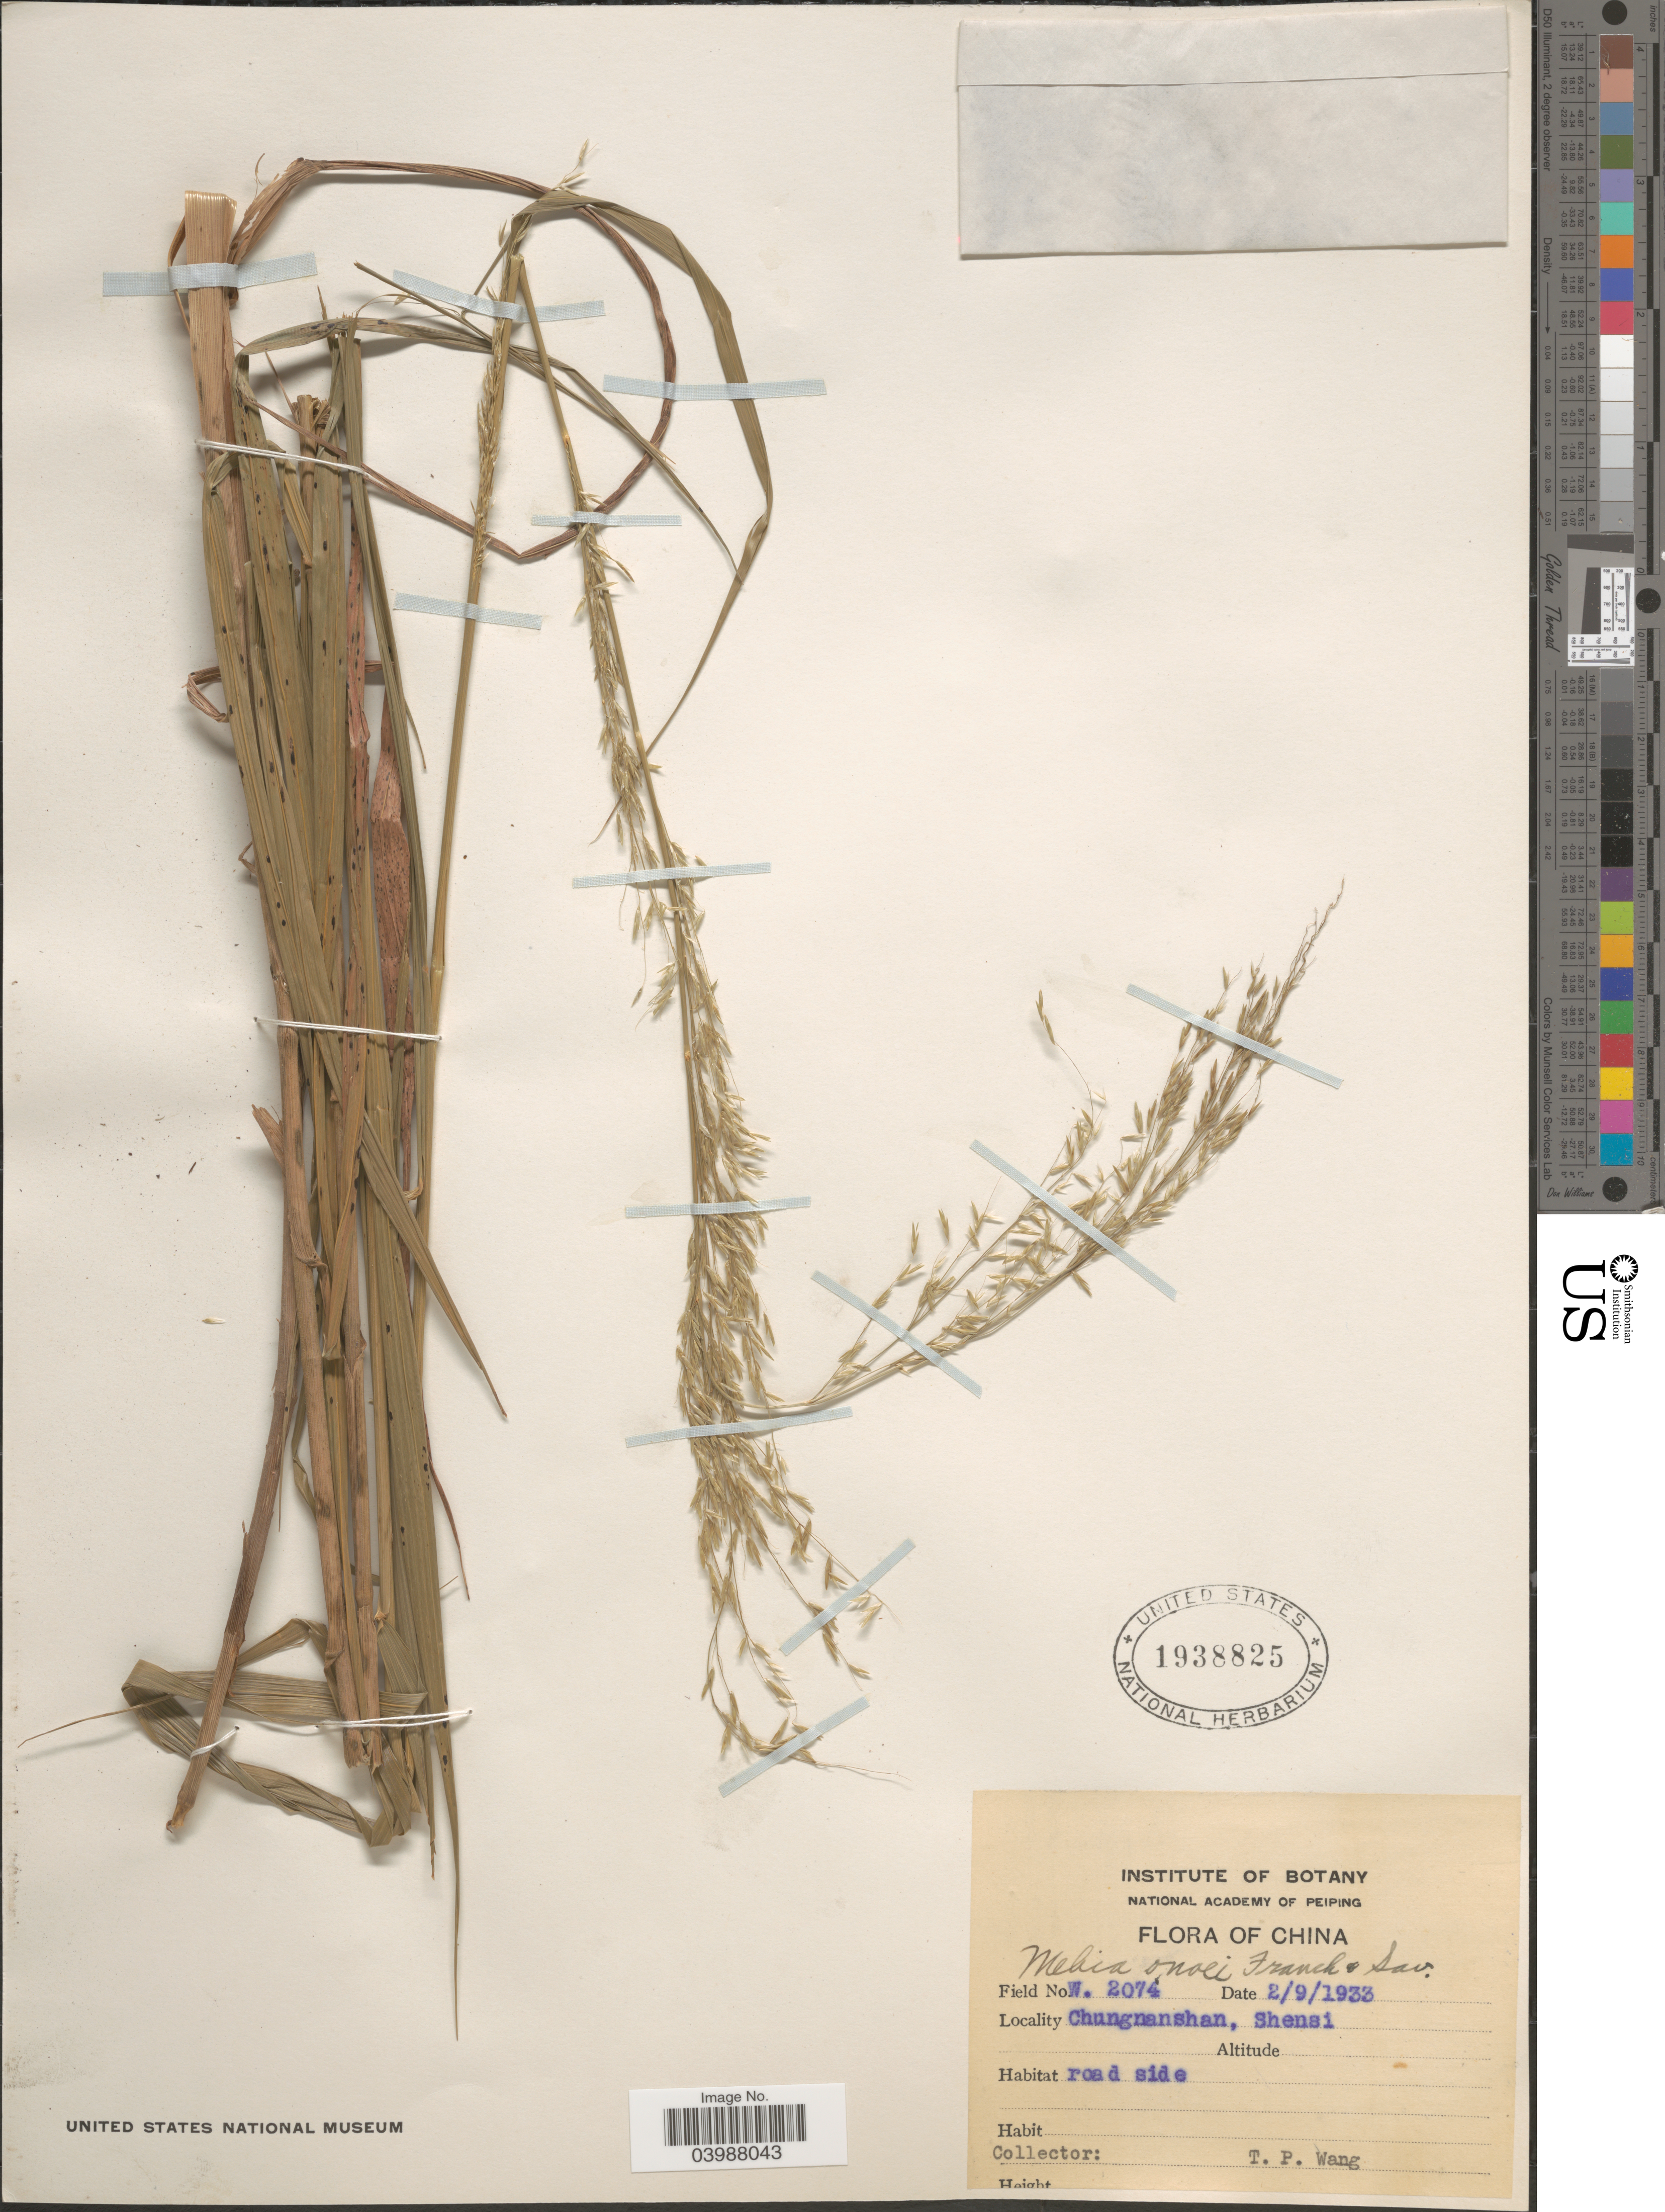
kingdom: Plantae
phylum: Tracheophyta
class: Liliopsida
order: Poales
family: Poaceae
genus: Melica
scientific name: Melica onoei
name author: Franch. & Sav.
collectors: T. Wang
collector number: W.2074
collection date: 1933-09-02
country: China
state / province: Shanxi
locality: Chungnanshan, Shensi.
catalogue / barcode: US 1938825